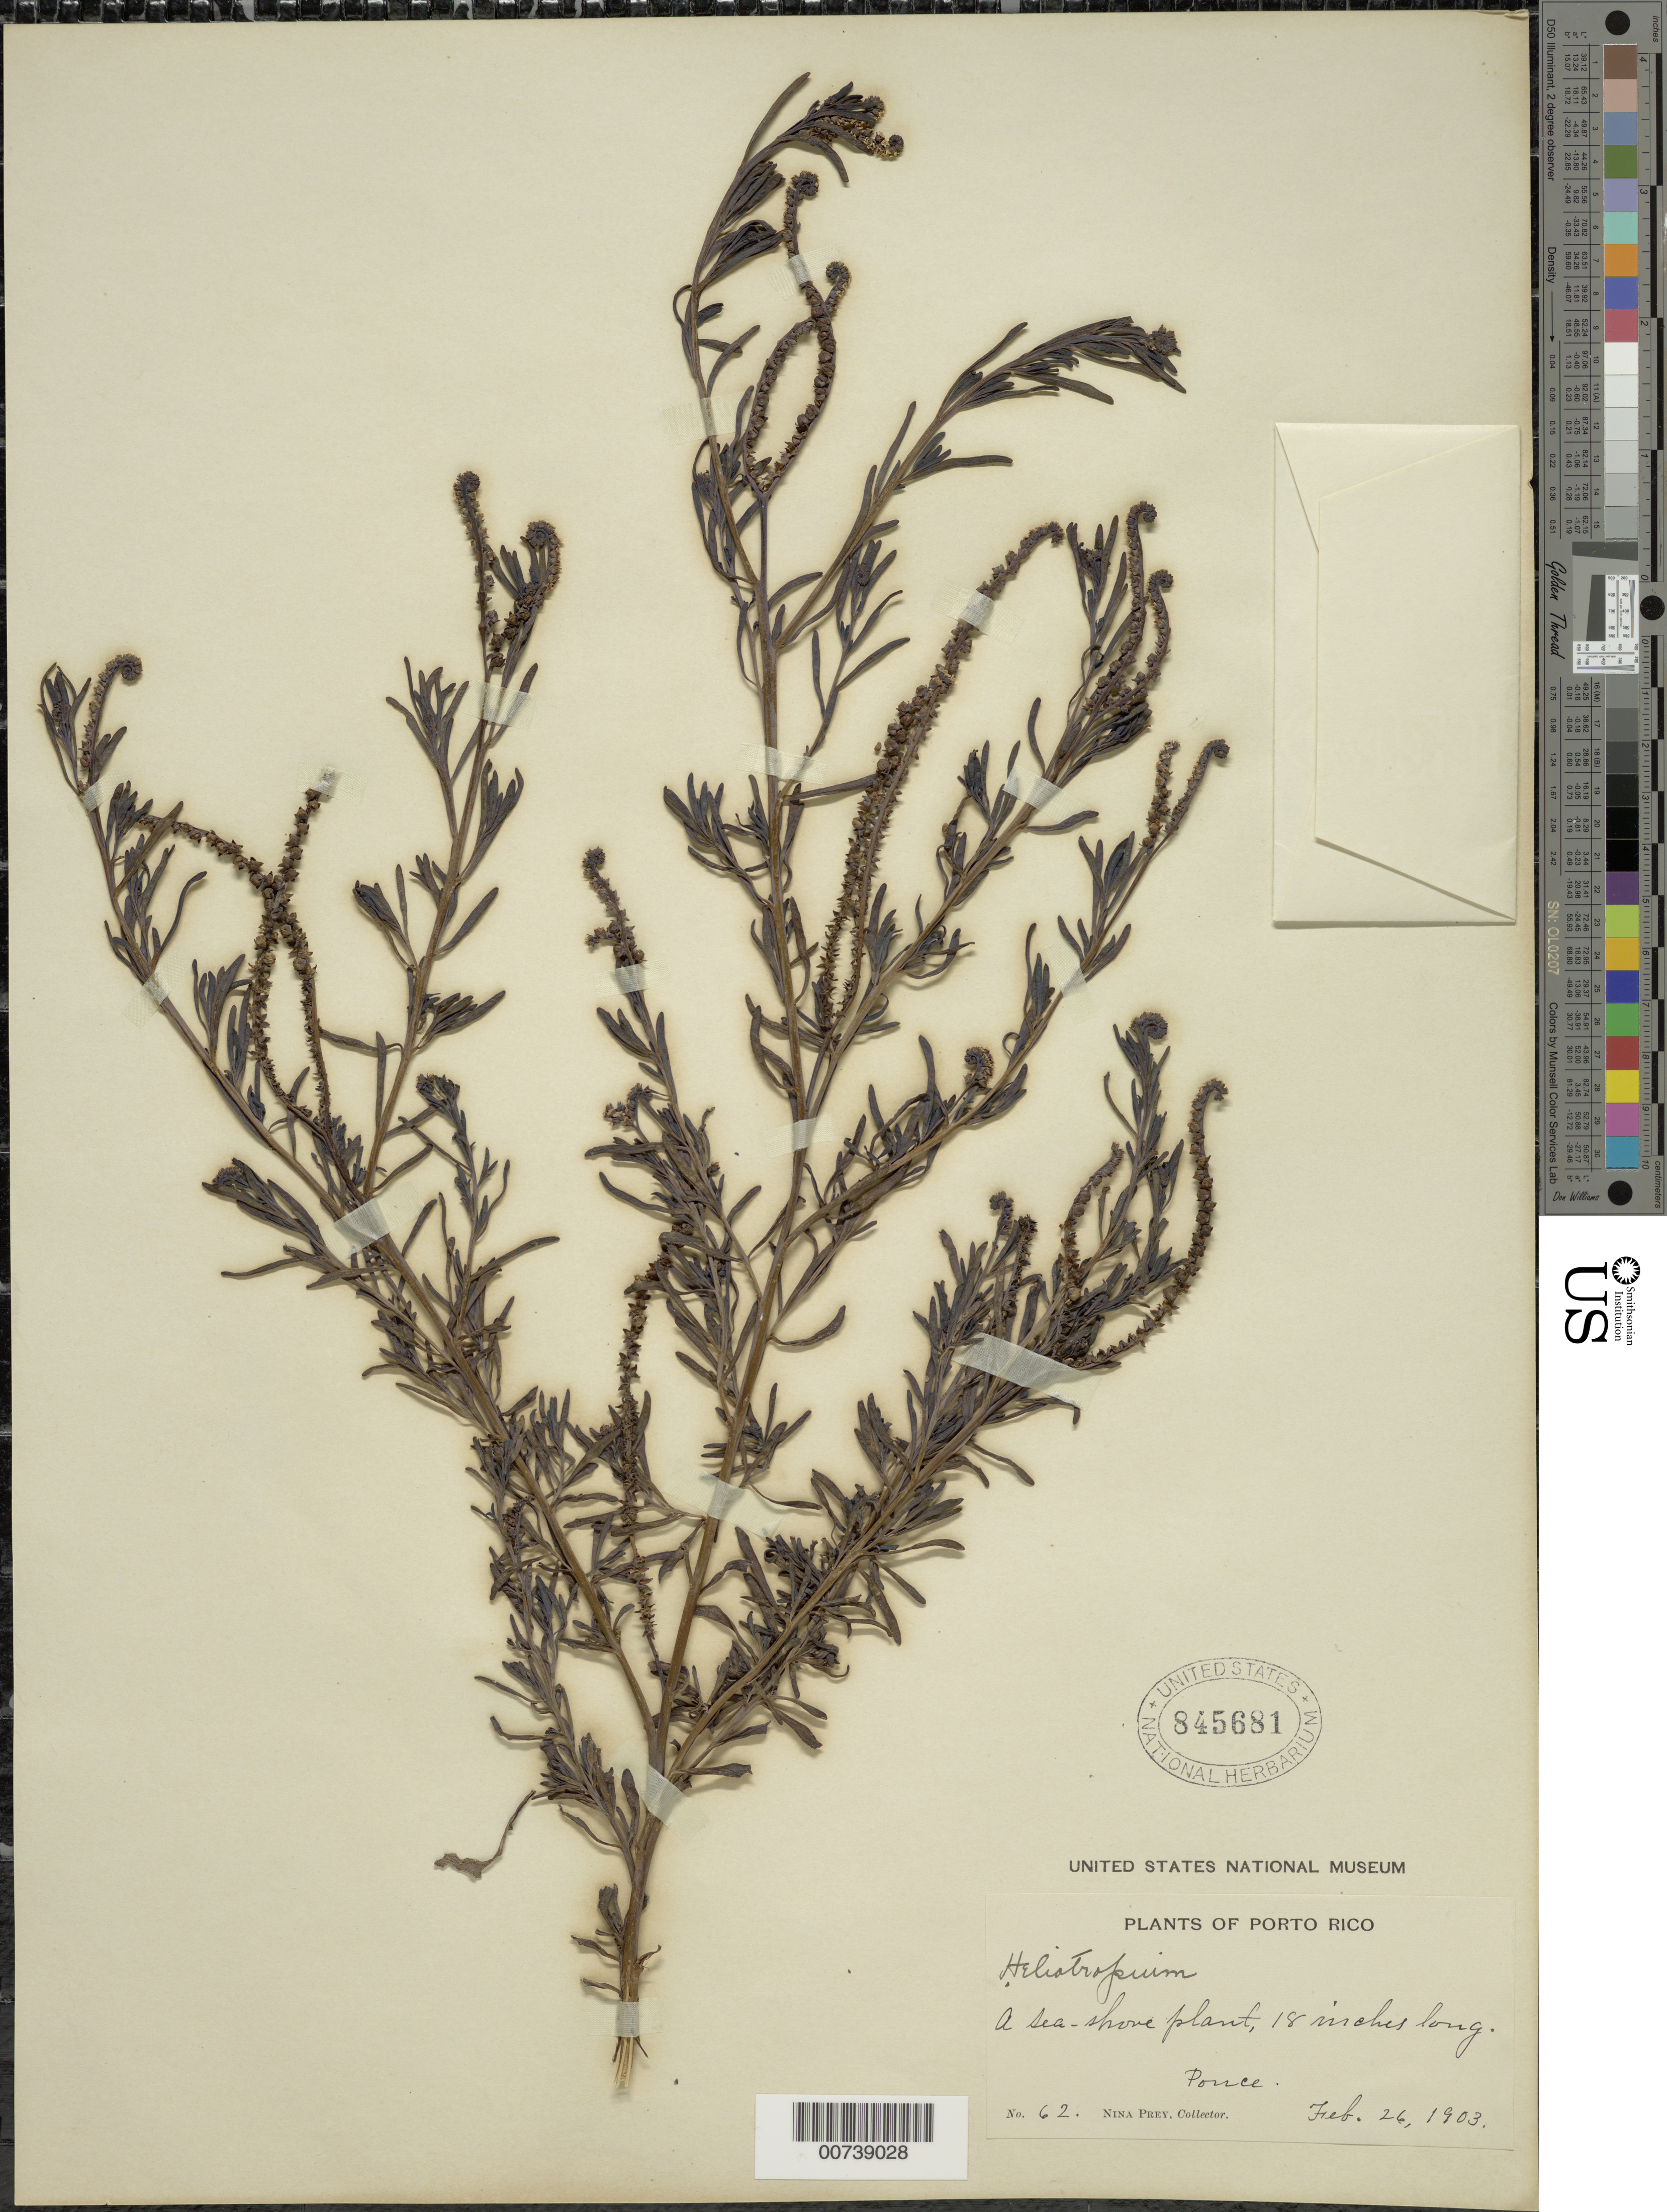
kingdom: Plantae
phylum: Tracheophyta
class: Magnoliopsida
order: Boraginales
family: Heliotropiaceae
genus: Heliotropium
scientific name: Heliotropium curassavicum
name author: L.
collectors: N. Prey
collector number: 62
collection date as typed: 26 Feb 1903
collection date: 1903-02-26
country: Puerto Rico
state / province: Ponce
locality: Ponce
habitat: Sea-shore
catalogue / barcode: US 845681